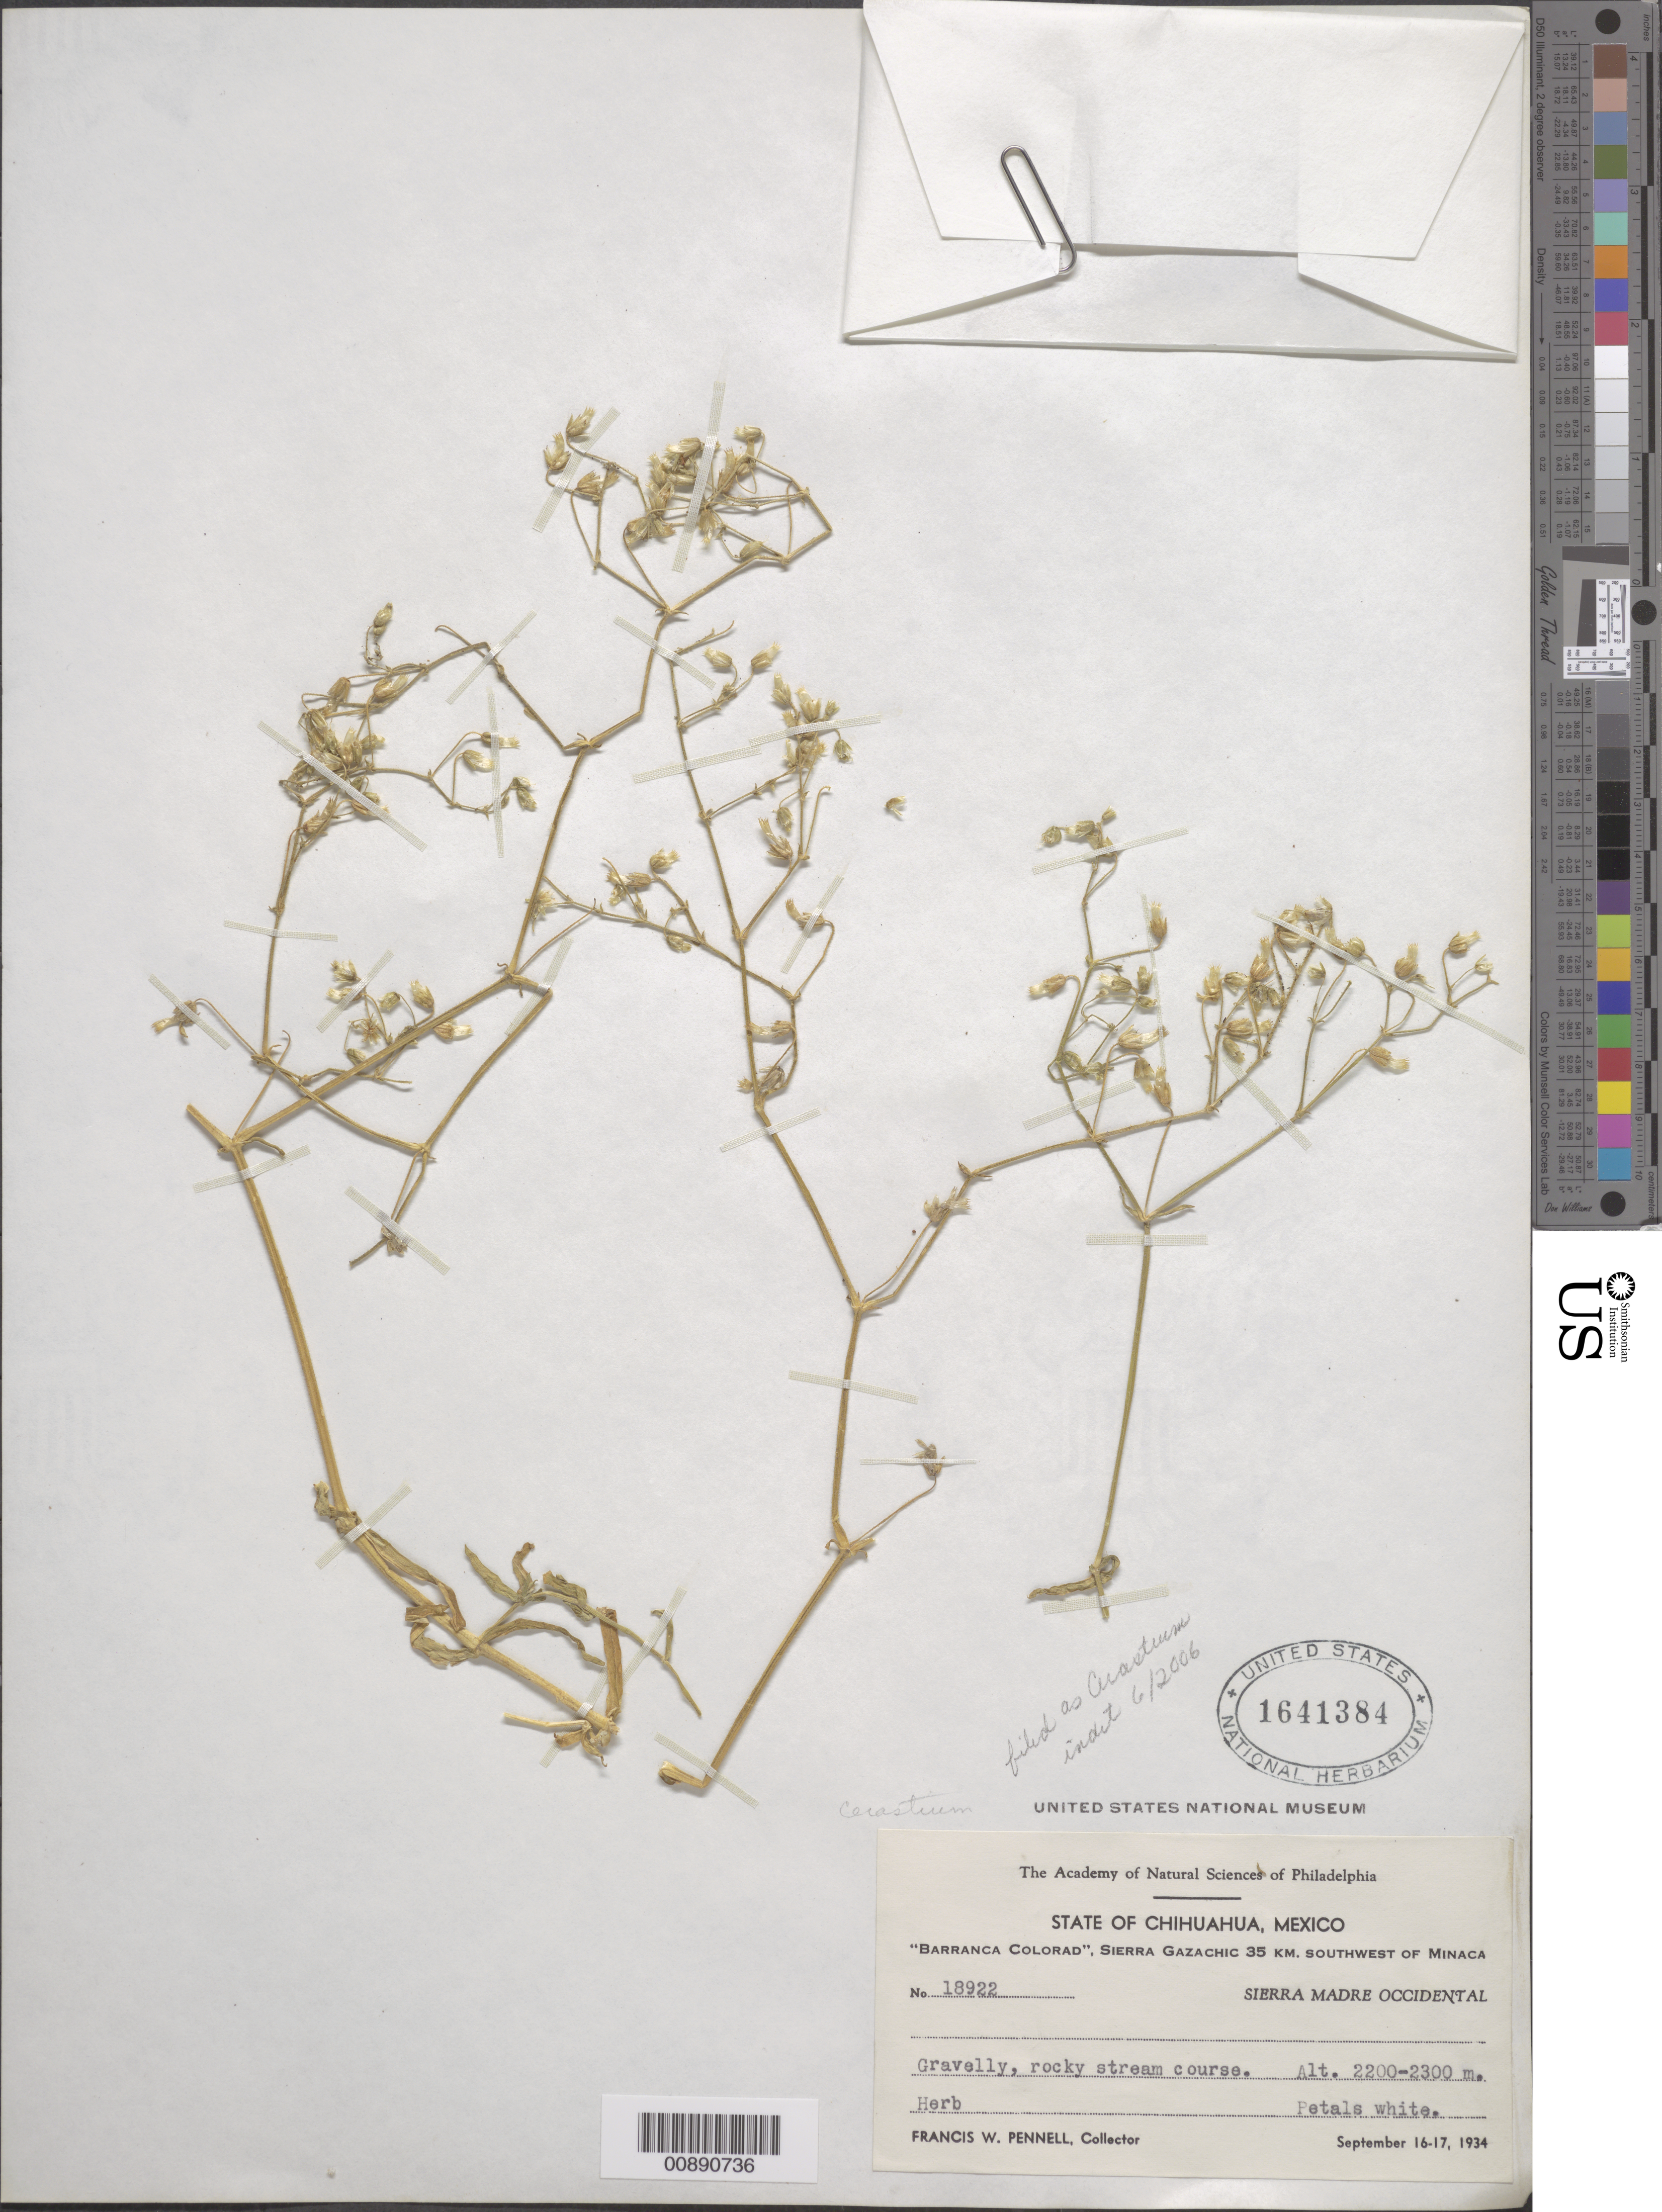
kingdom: Plantae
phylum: Tracheophyta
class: Magnoliopsida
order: Caryophyllales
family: Caryophyllaceae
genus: Cerastium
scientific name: Cerastium sp.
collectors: F. W. Pennell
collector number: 18922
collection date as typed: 16 Sep 1934 to 17 Sep 1934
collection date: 1934-09-16/1934-09-17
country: Mexico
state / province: Chihuahua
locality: Barranca Colorad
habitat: Gravelly, rocky stream course.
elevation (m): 2300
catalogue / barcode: US 1641384